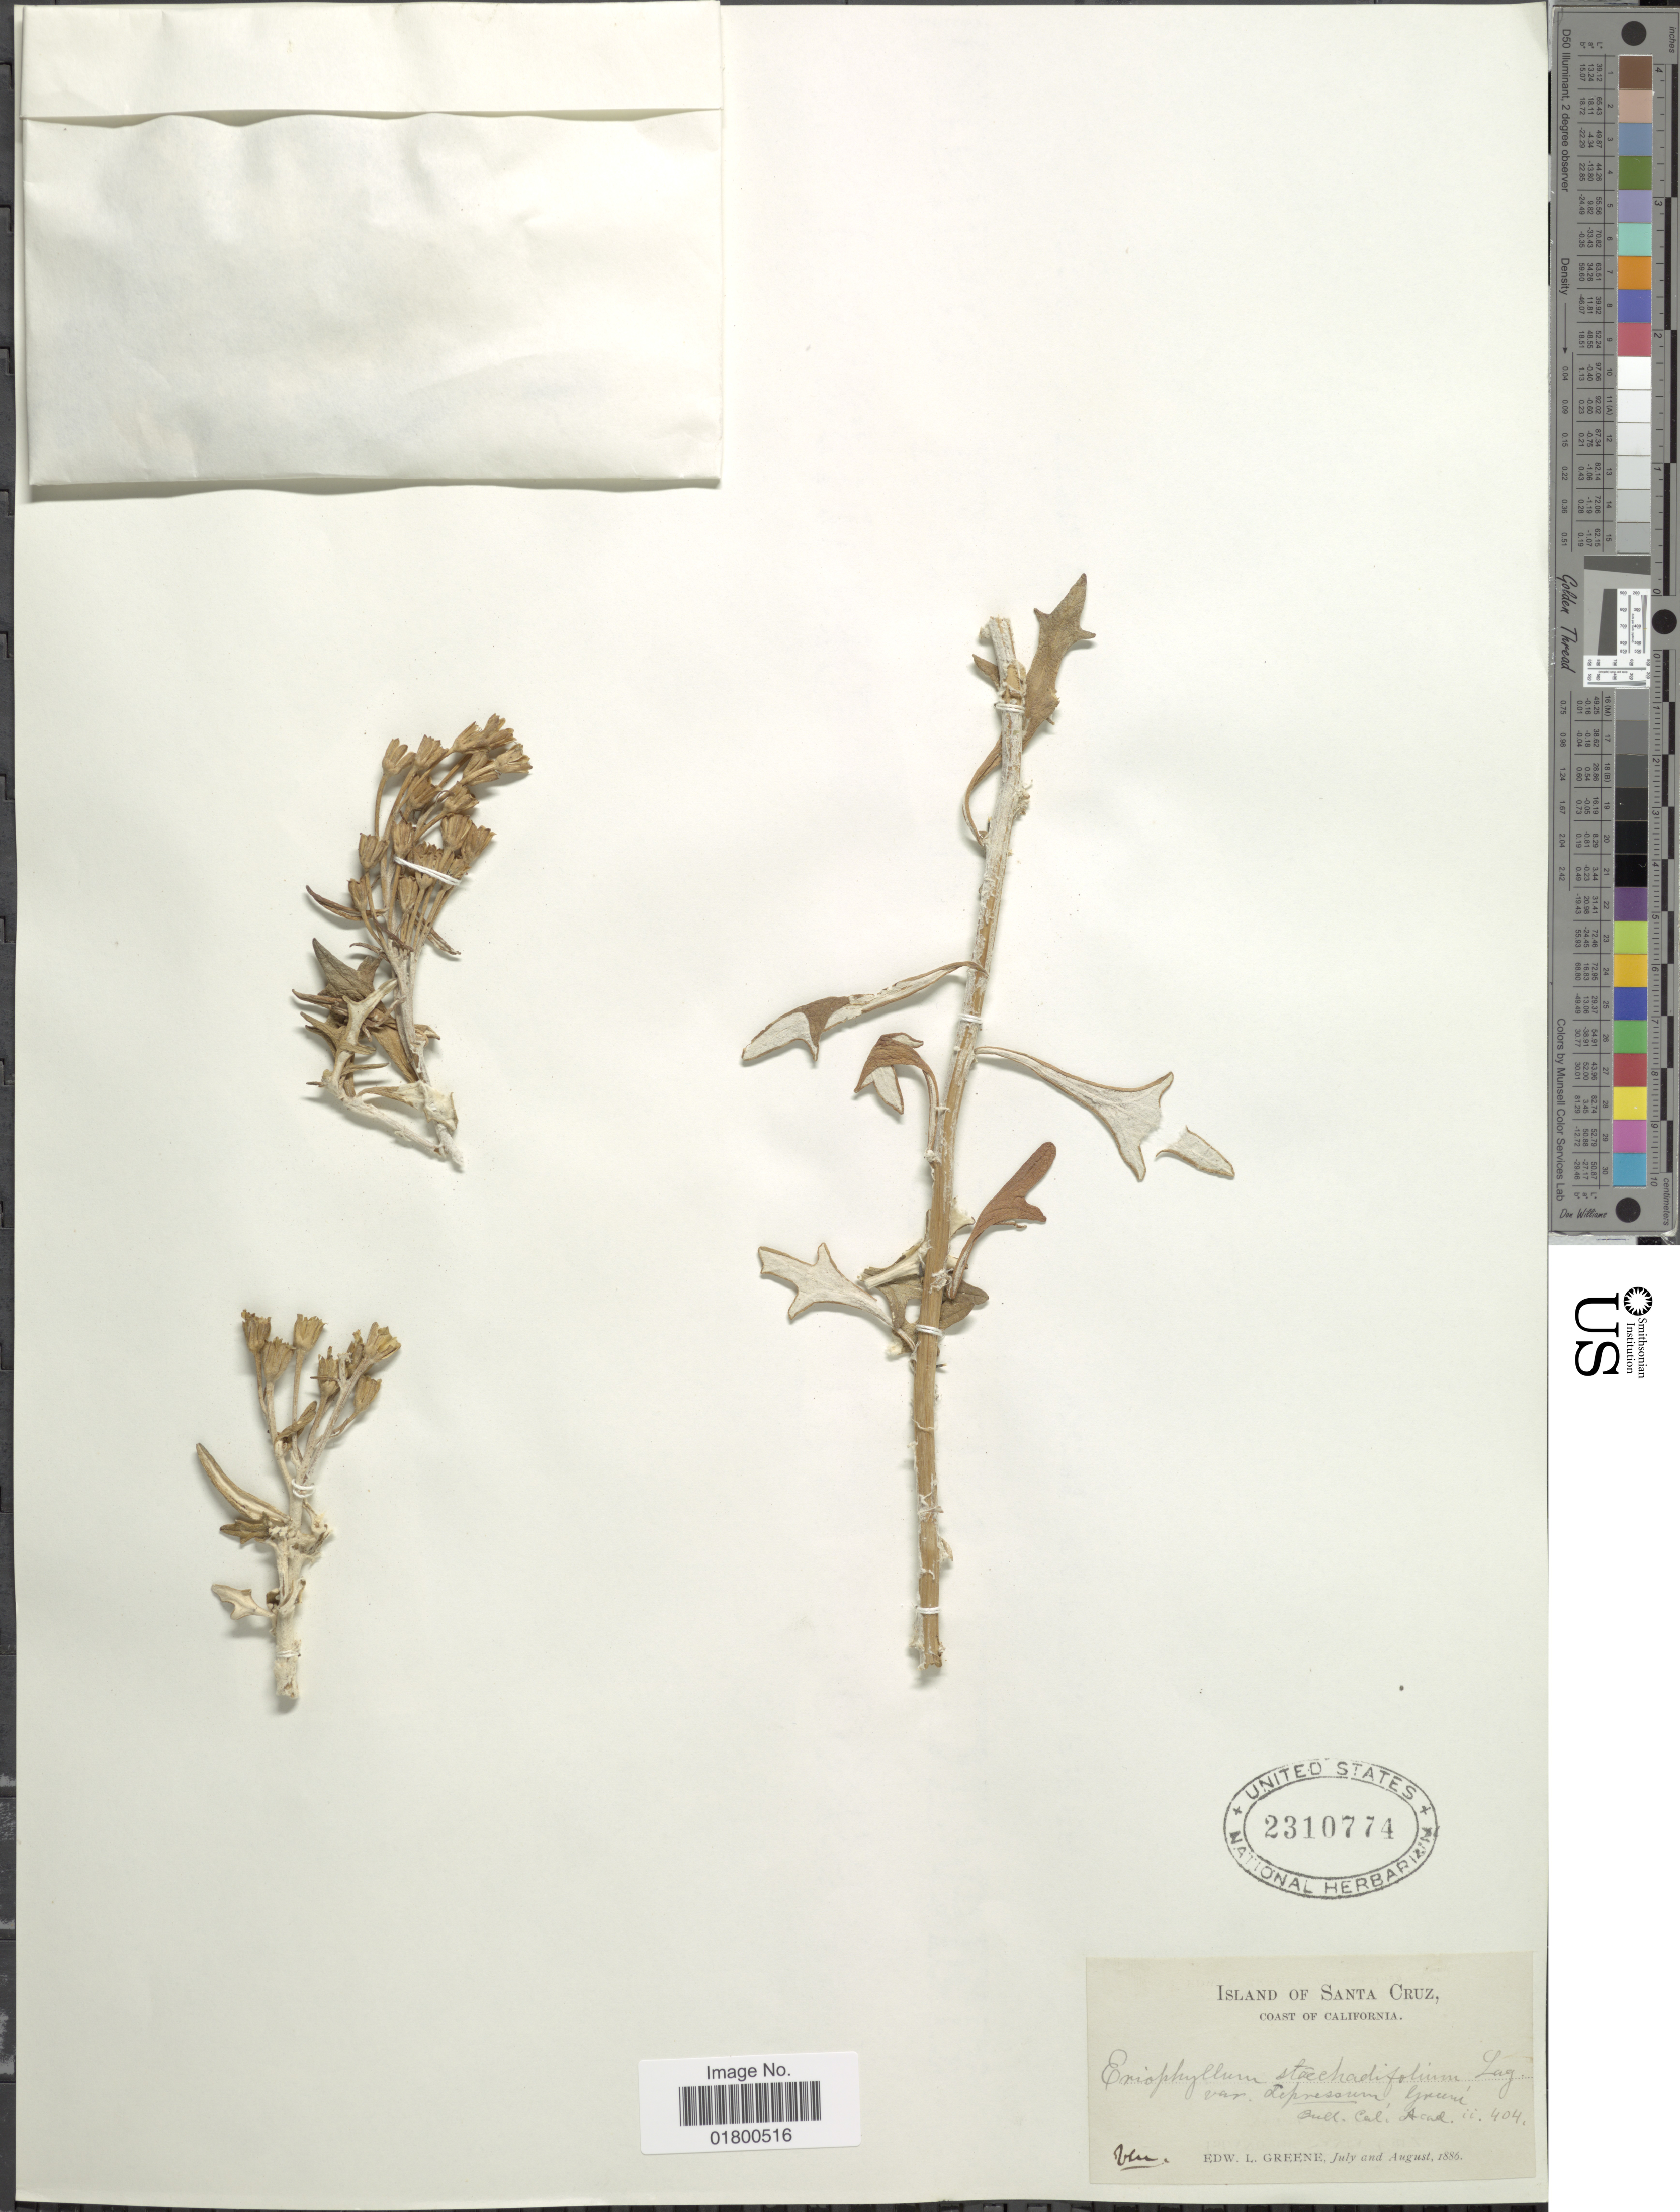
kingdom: Plantae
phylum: Tracheophyta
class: Magnoliopsida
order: Asterales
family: Asteraceae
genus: Eriophyllum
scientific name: Eriophyllum staechadifolium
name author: Lag.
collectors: E. L. Greene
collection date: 1886-07/1886-08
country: United States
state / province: California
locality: Island of Santa Cruz, Coast of California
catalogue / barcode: US 2310774